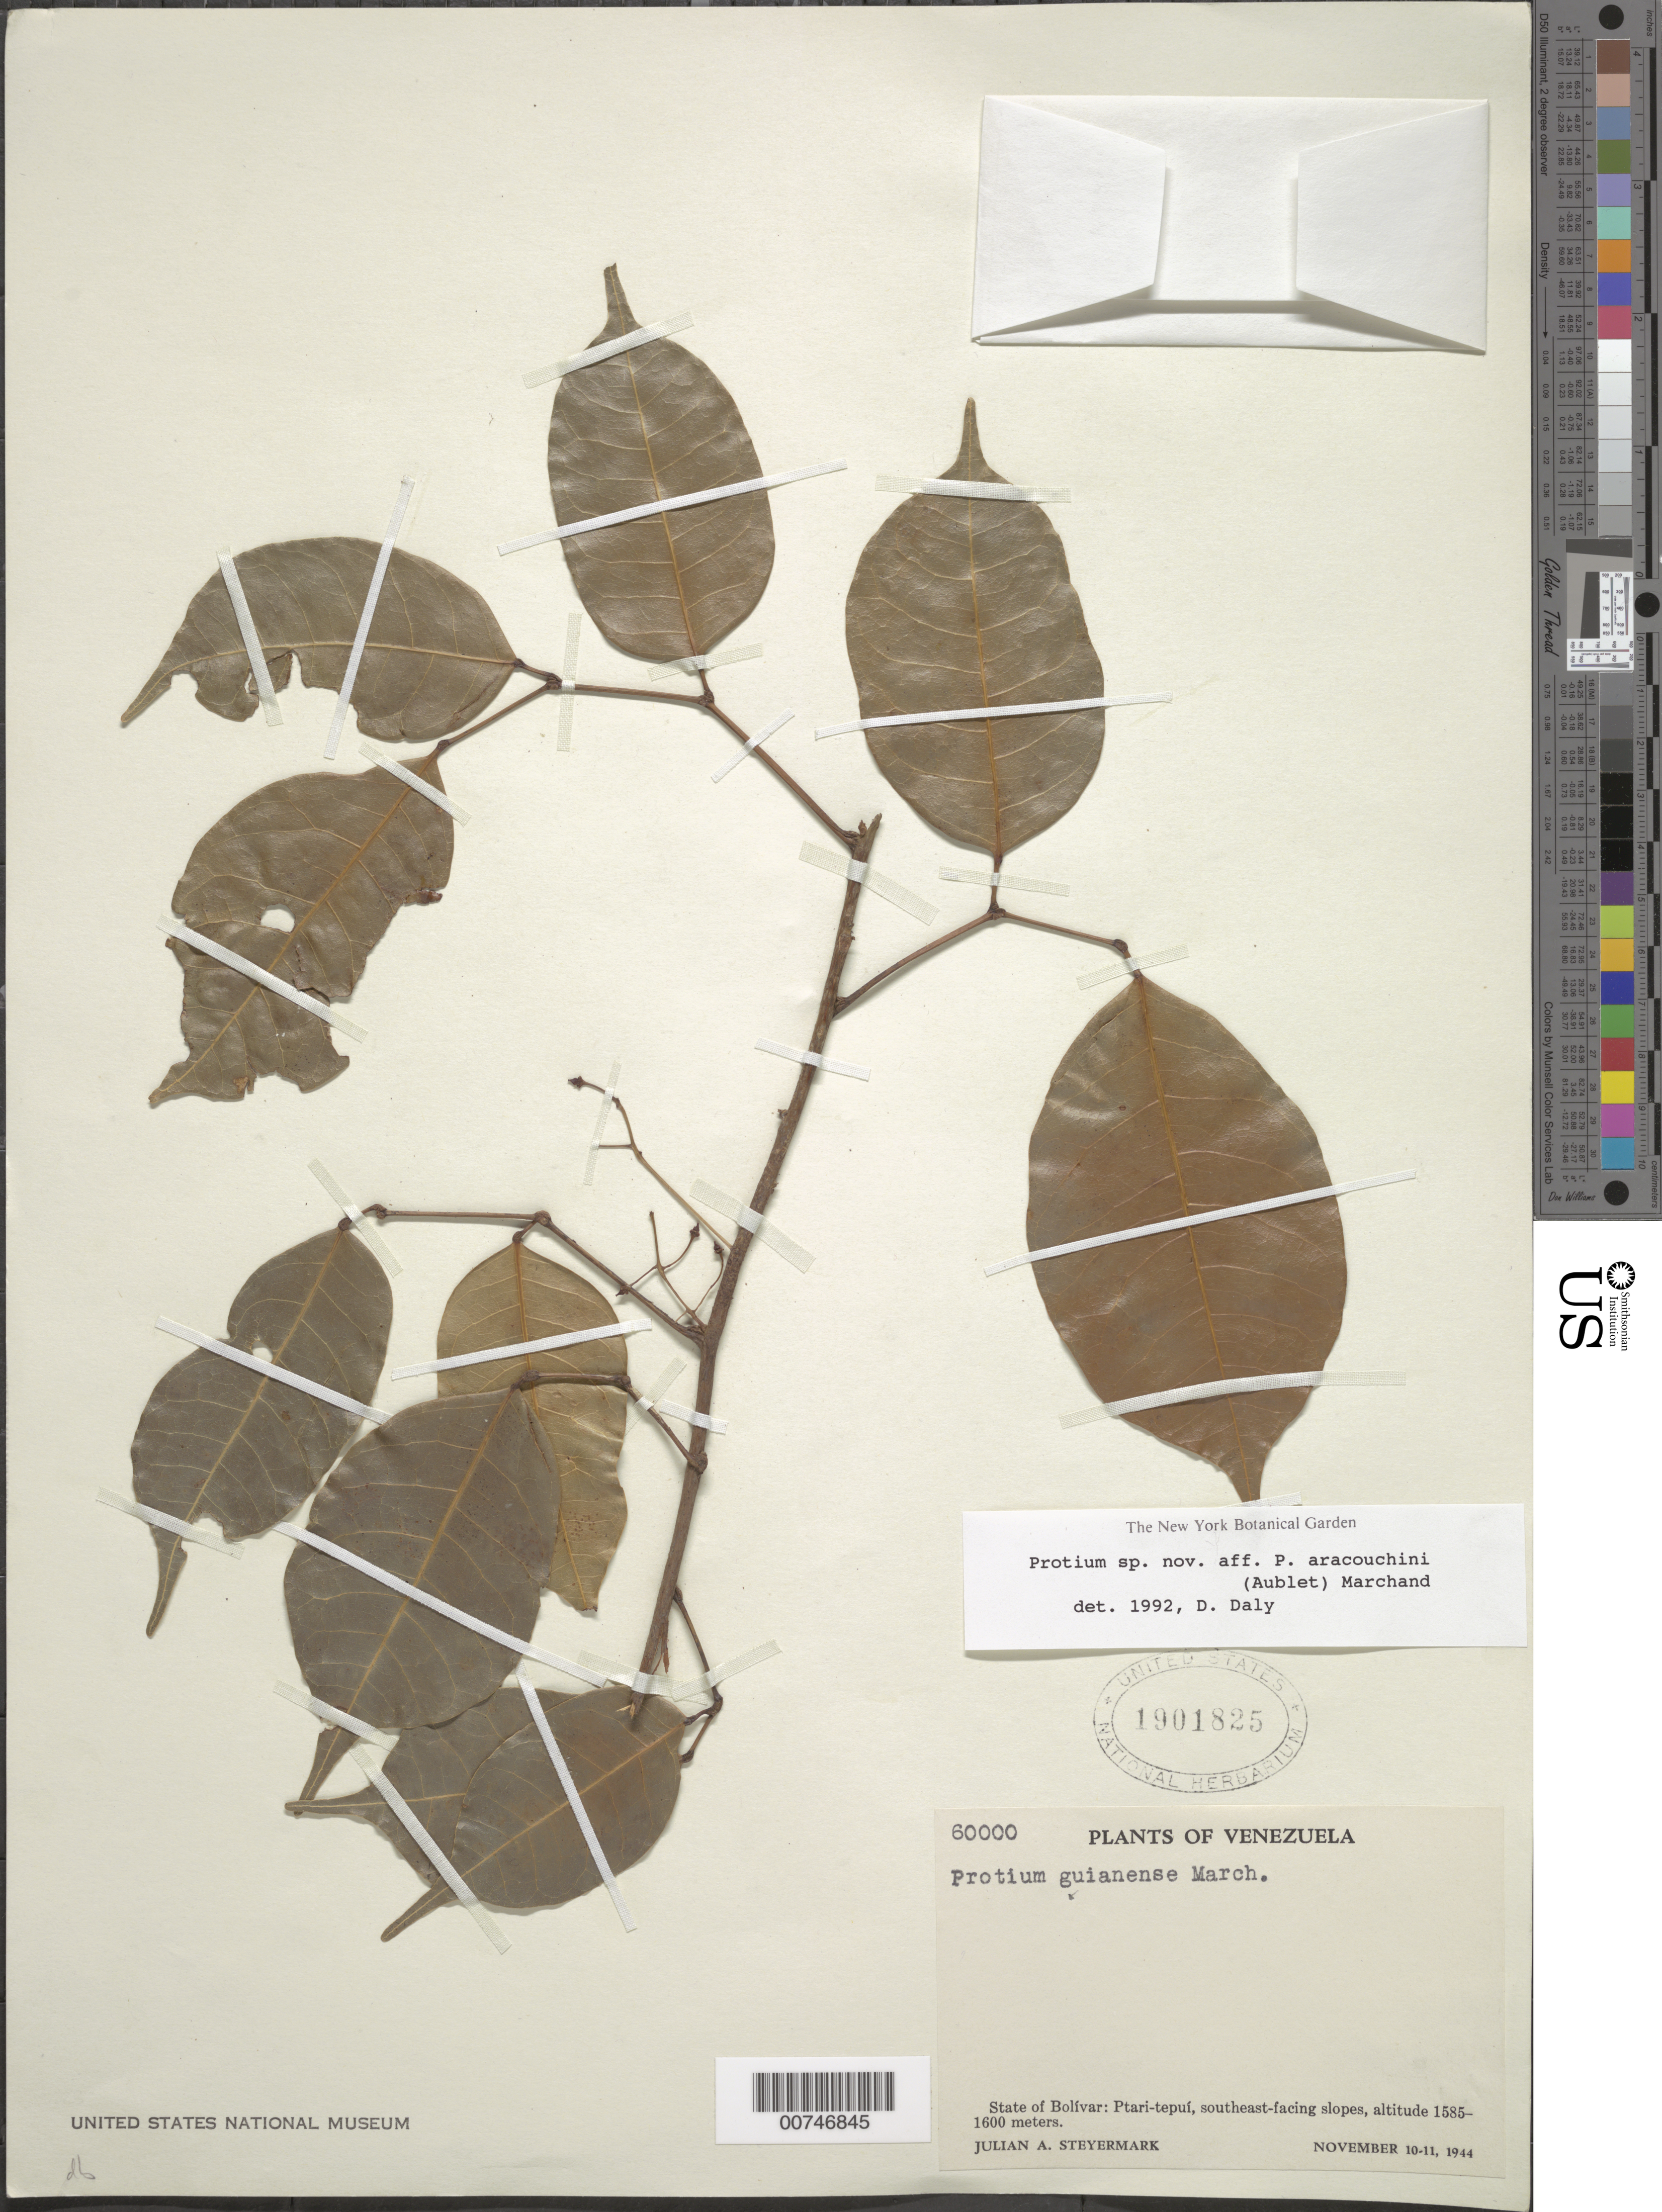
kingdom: Plantae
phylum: Tracheophyta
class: Magnoliopsida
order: Sapindales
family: Burseraceae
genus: Protium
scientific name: Protium aracouchini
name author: (Aubl.) Marchand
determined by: Daly, D. C.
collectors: J. Steyermark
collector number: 60000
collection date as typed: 10-Nov-44 to 11-Nov-44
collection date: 1944-11-10/1944-11-11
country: Venezuela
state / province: Bolívar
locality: Ptari-tepuí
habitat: Southeast-facing slopes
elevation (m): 1585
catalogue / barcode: US 1901825